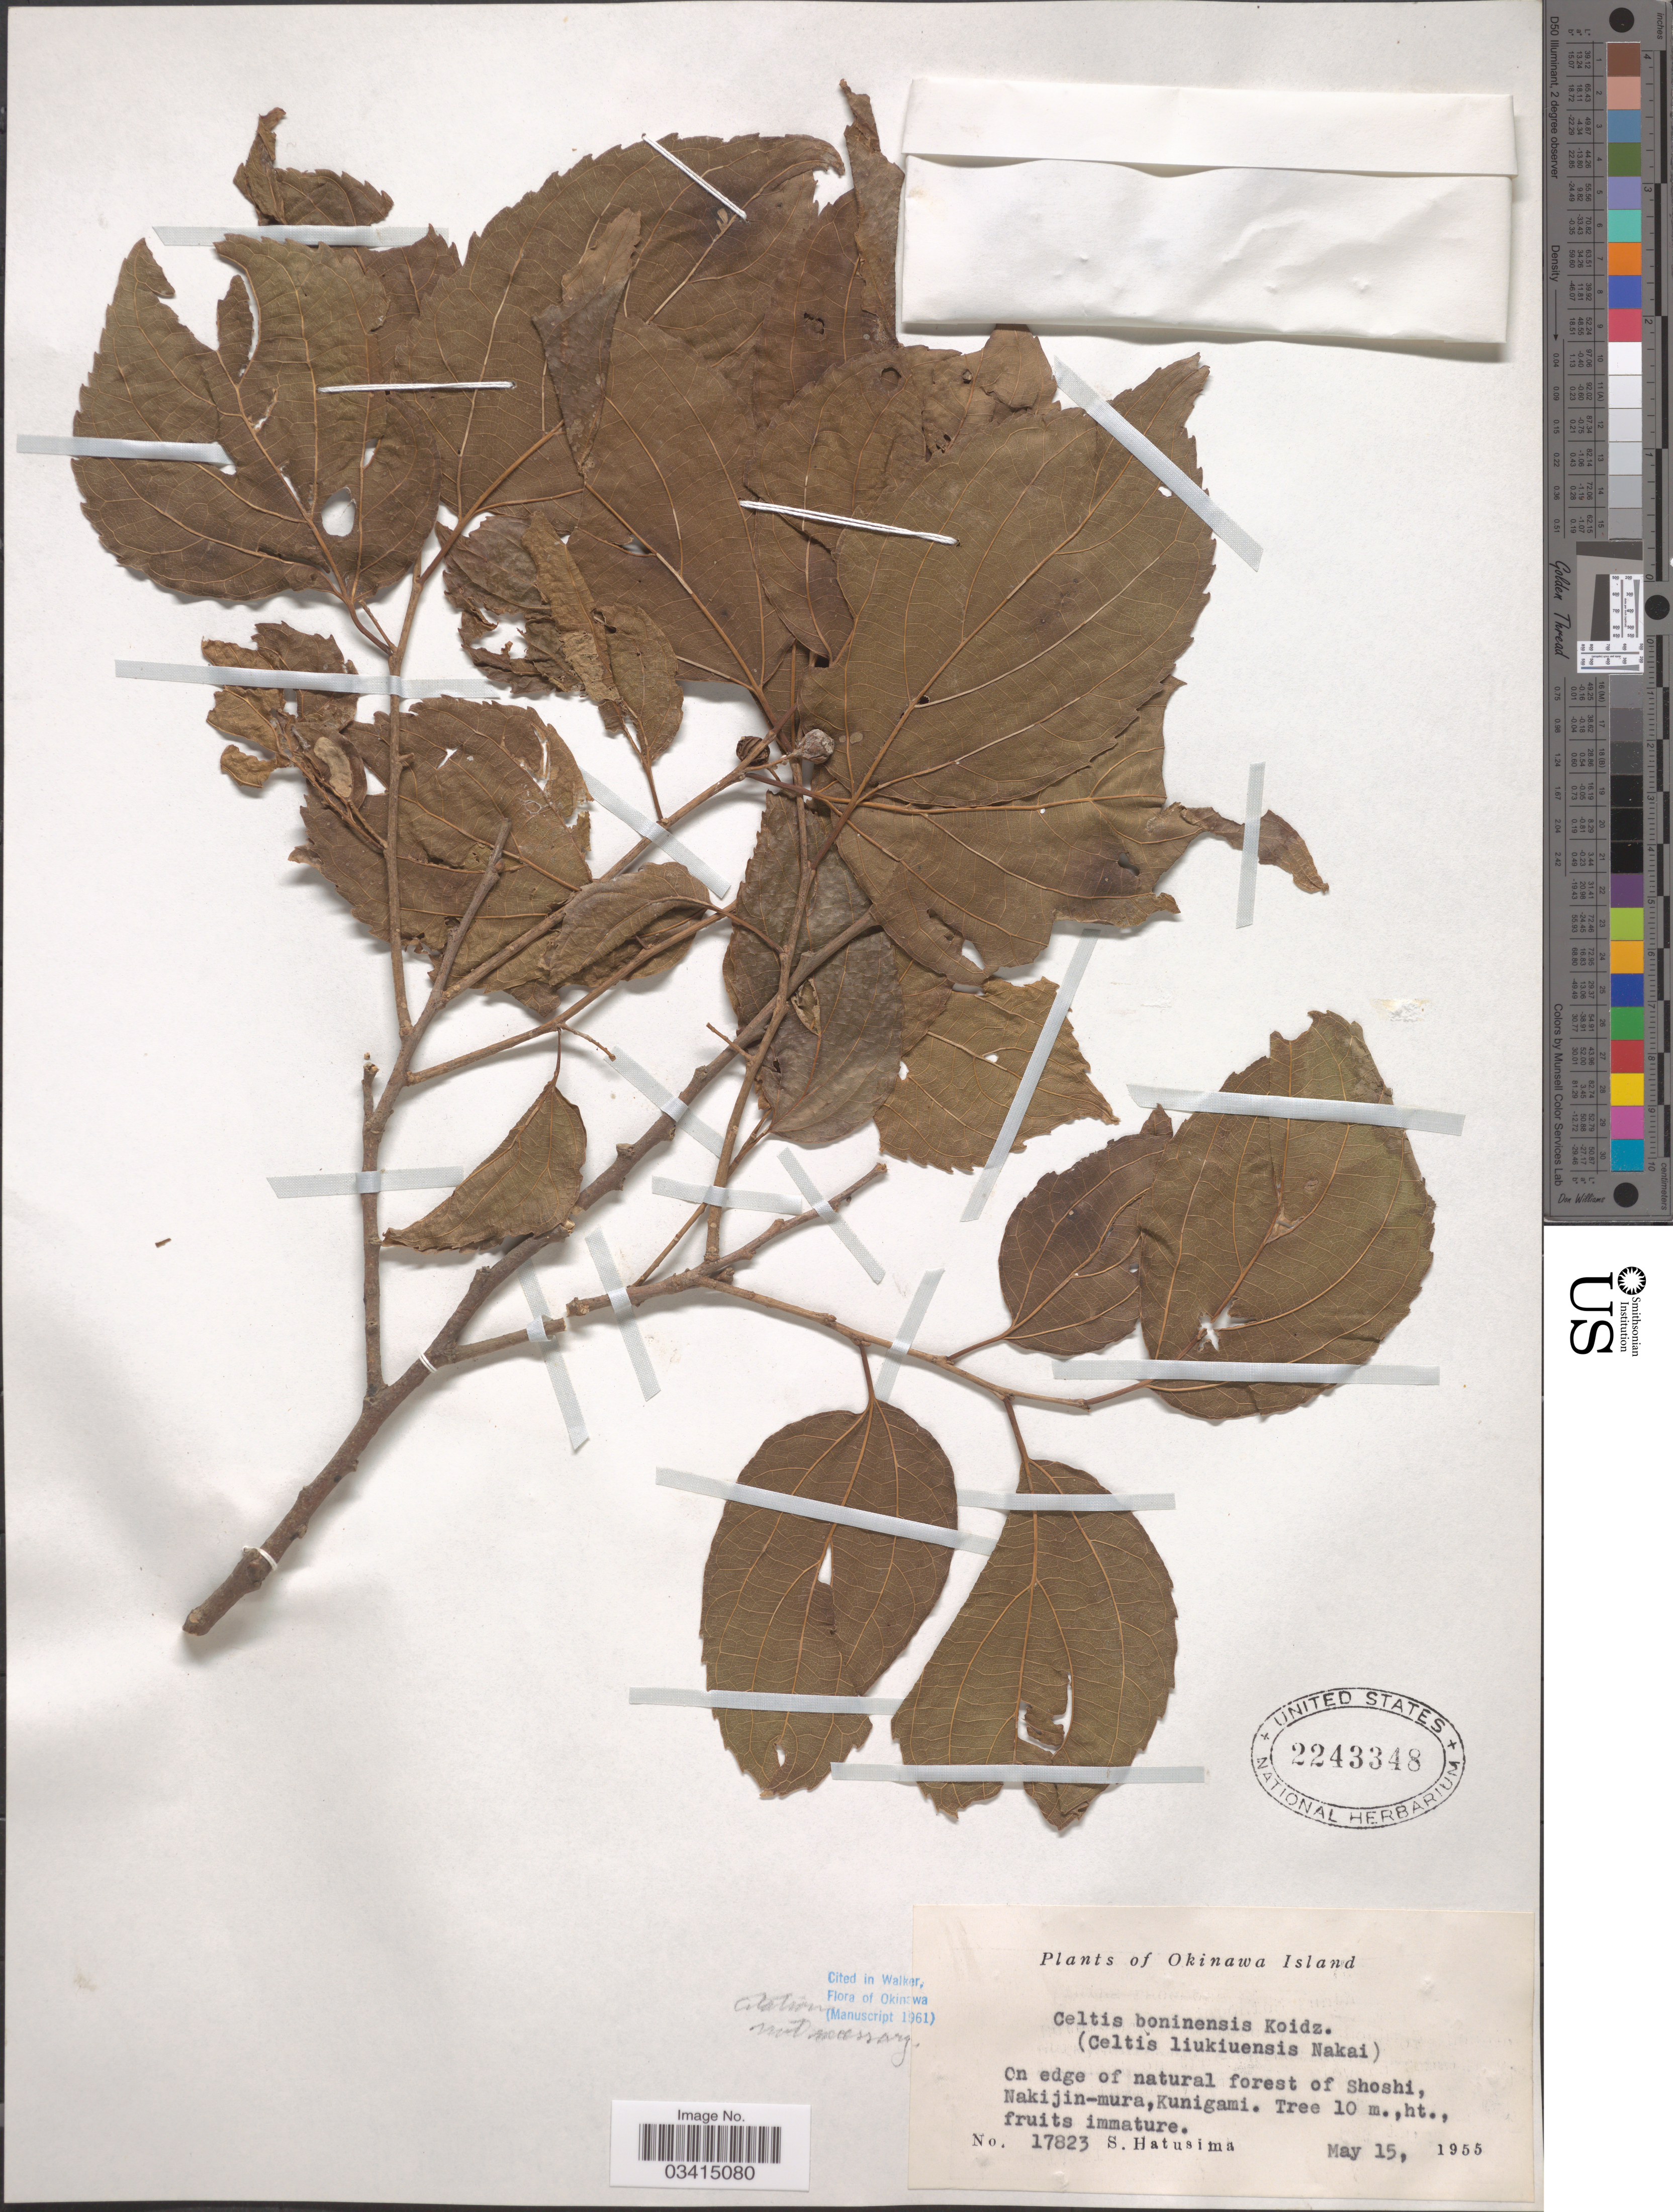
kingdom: Plantae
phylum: Tracheophyta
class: Magnoliopsida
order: Rosales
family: Cannabaceae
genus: Celtis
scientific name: Celtis boninensis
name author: Koidz.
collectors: S. Hatusima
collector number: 17823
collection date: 1955-05-15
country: Japan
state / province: Okinawa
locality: Okinawa Island. On edge of natural forest of Shoshi, Nakijin-mura, Kunigami.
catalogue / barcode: US 2243348